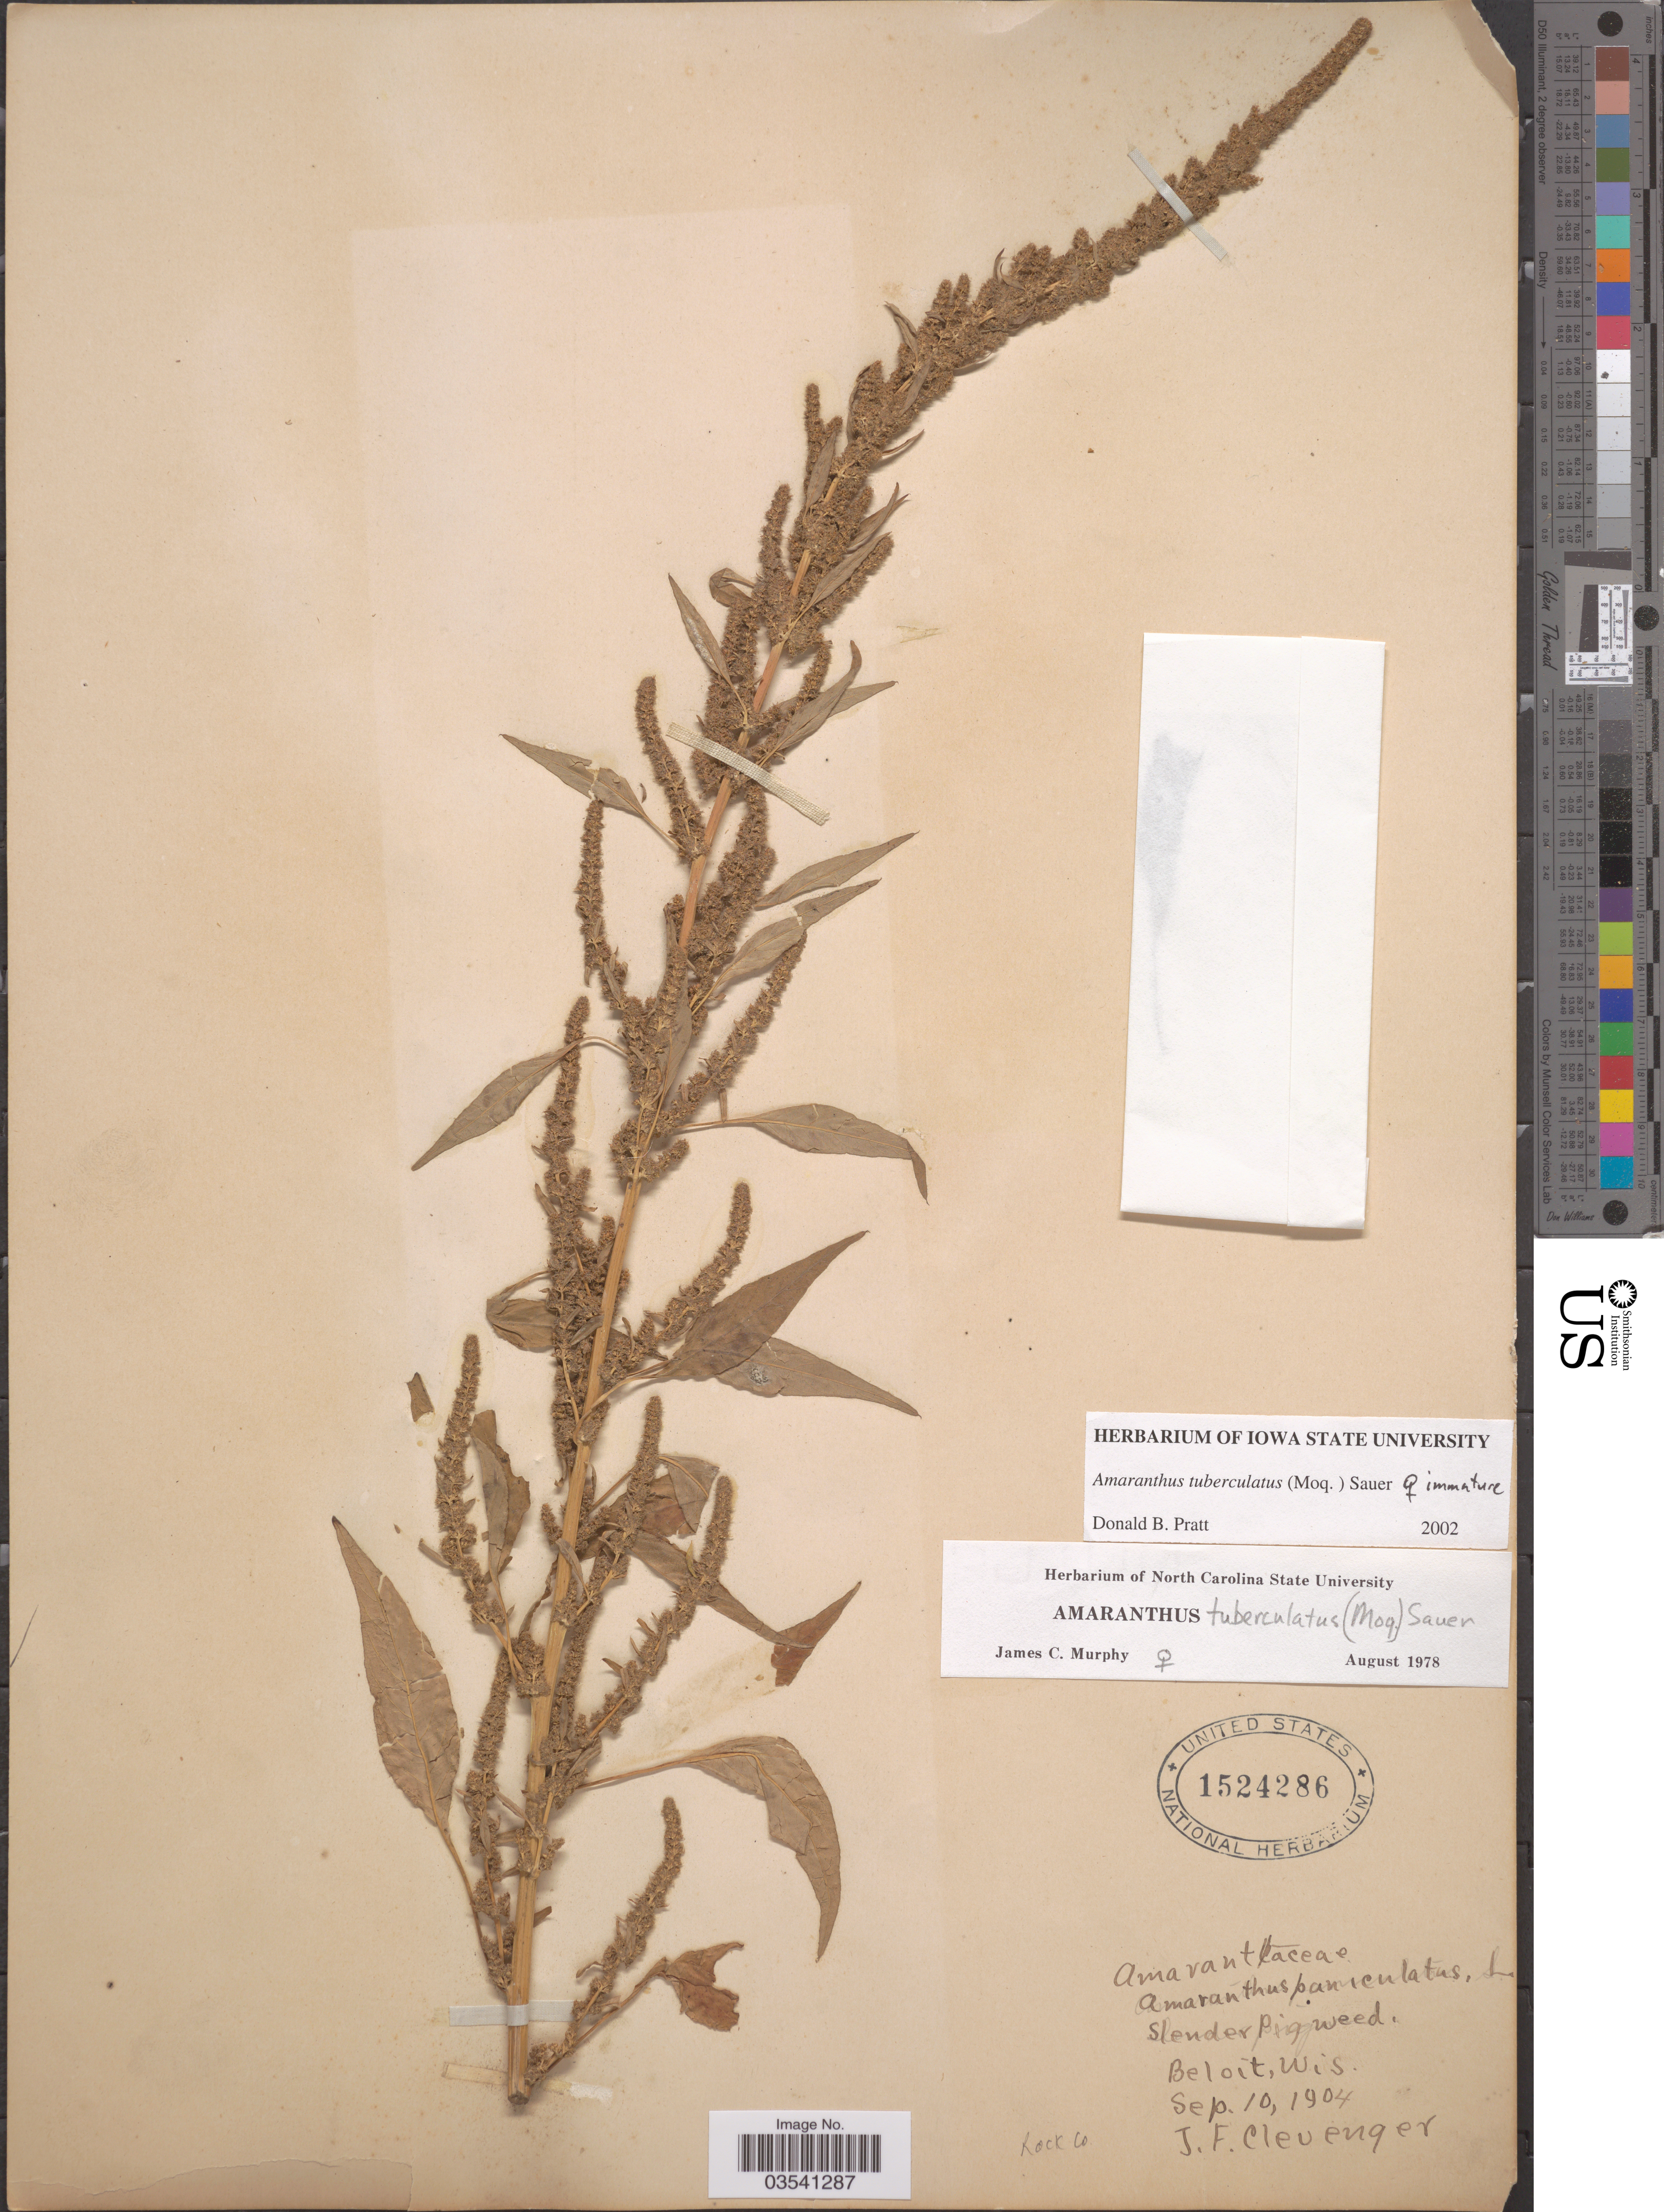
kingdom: Plantae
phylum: Tracheophyta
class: Magnoliopsida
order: Caryophyllales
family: Amaranthaceae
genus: Amaranthus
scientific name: Amaranthus tuberculatus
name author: (Moq.) J.D. Sauer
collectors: J. F. Clevenger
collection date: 1904-09-10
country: United States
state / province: Wisconsin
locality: Beloit. Rock Co.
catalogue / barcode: US 1524286